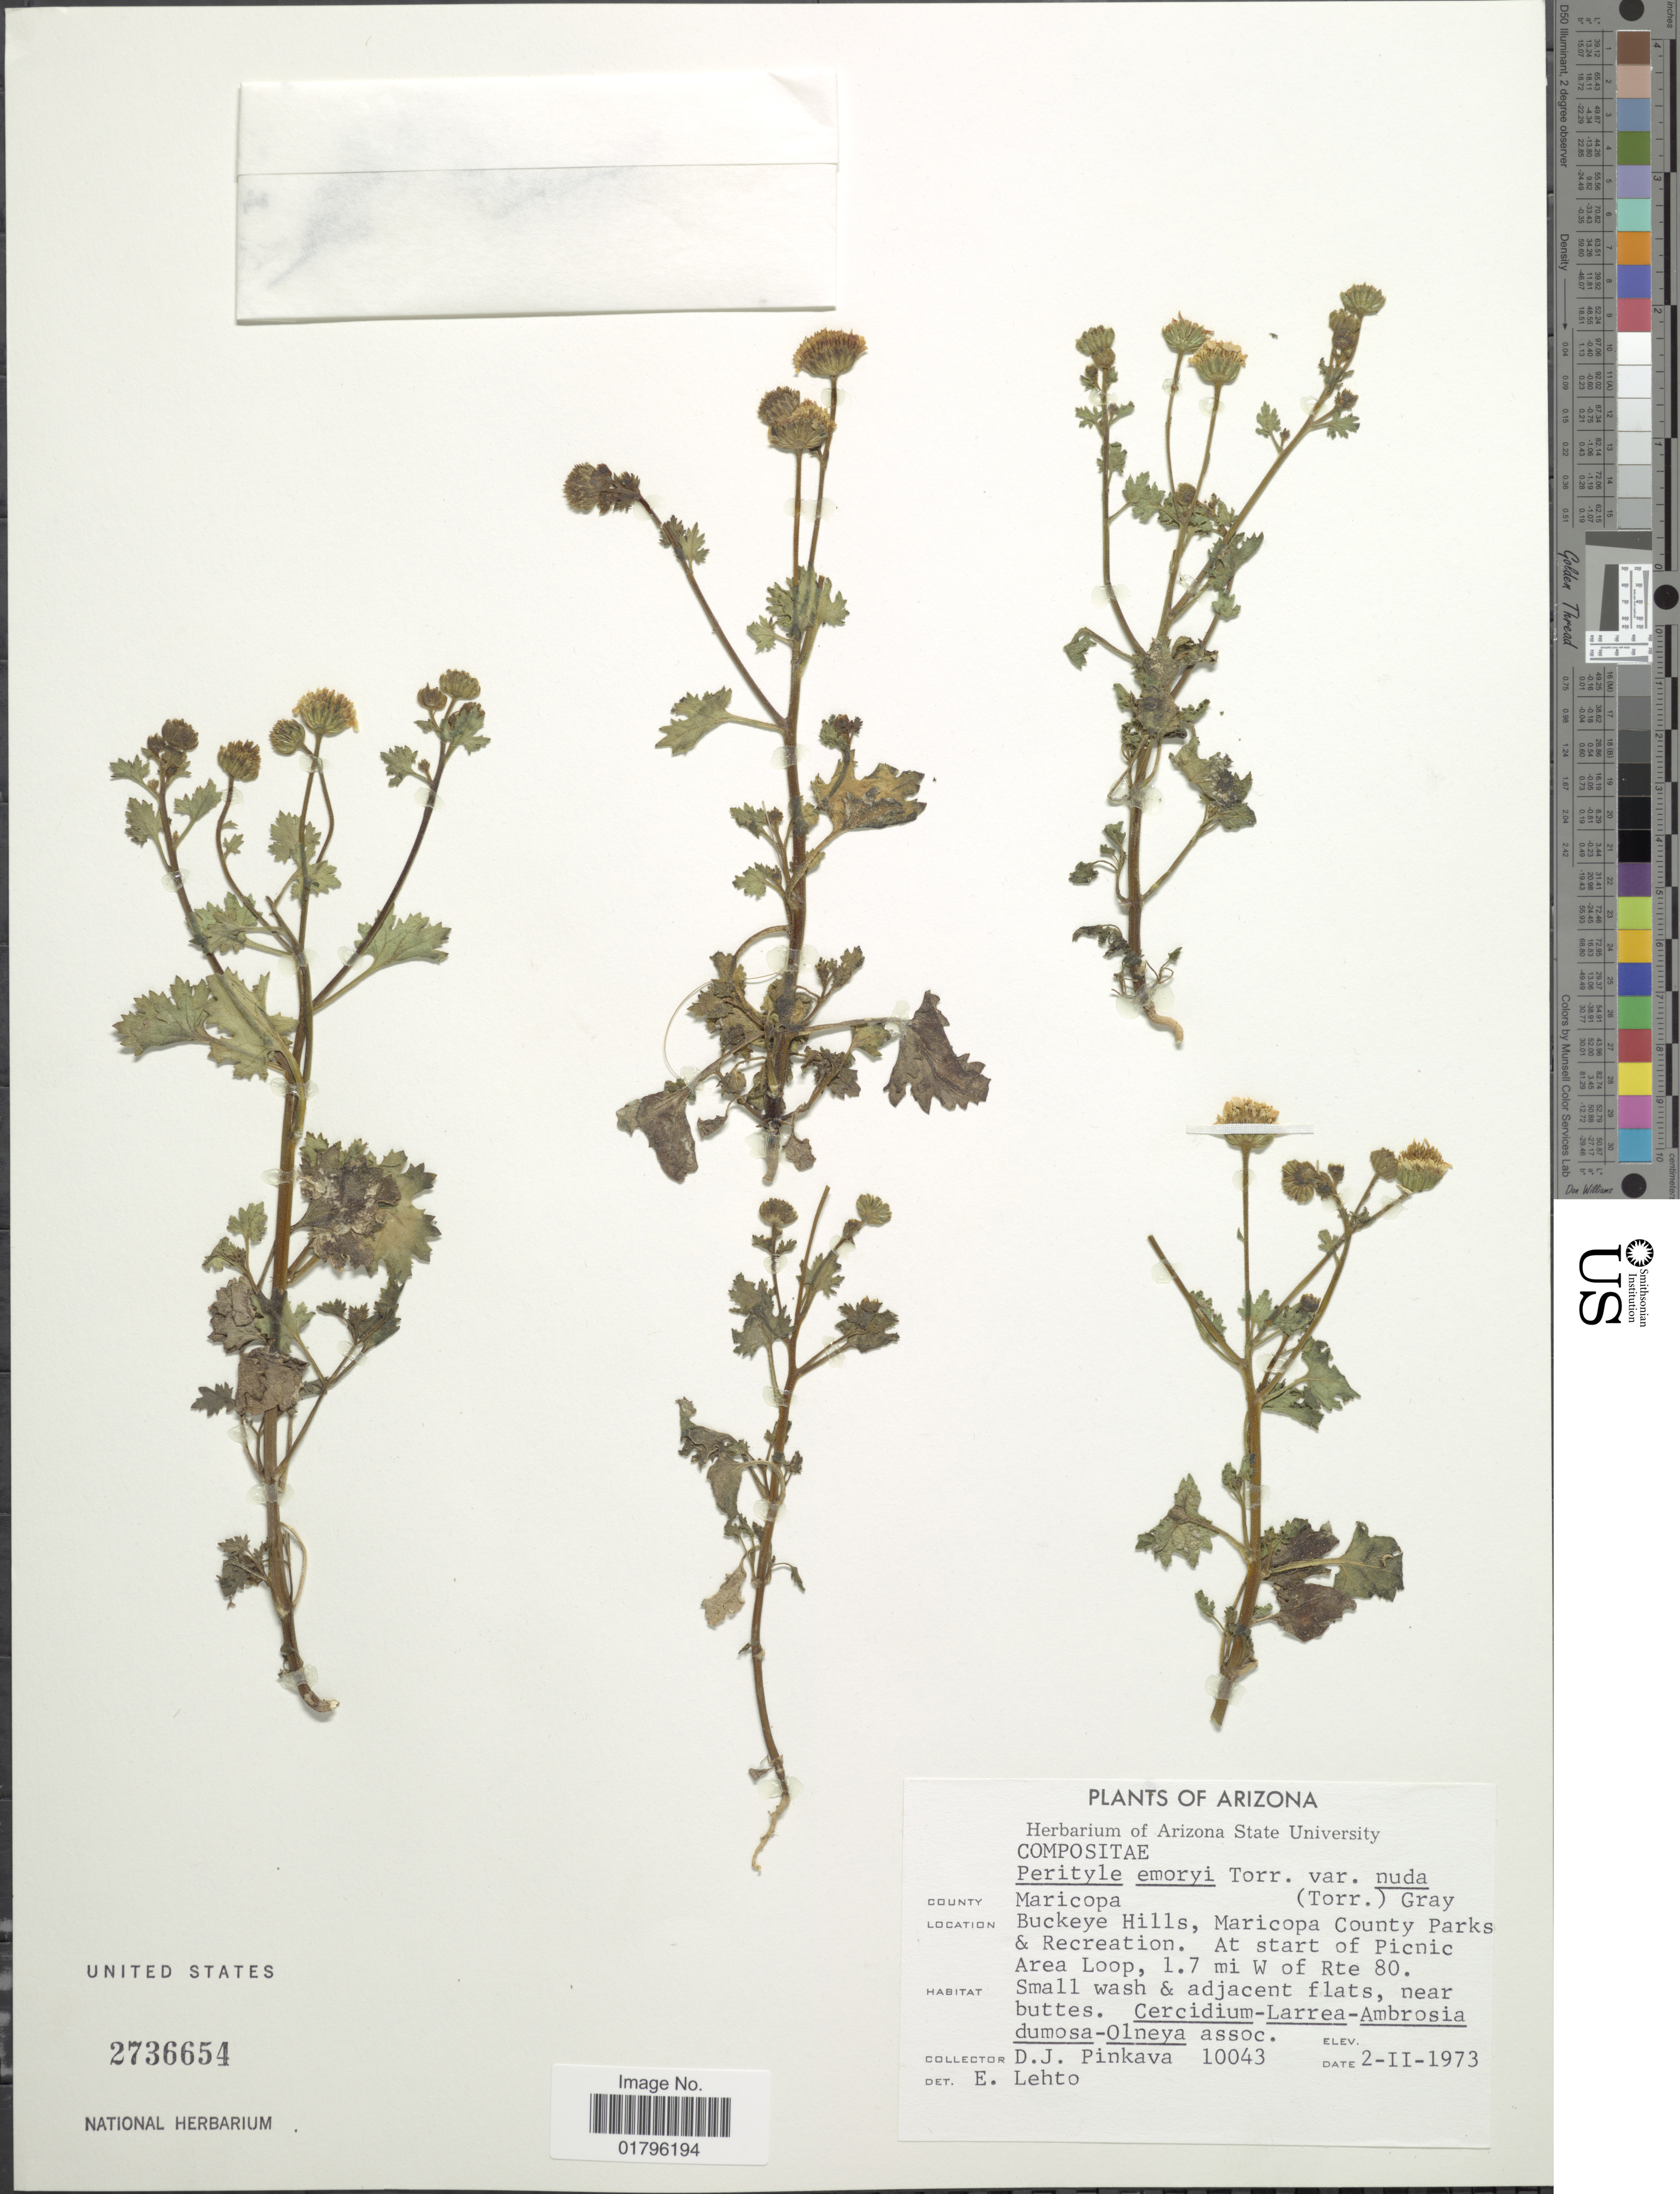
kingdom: Plantae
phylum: Tracheophyta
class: Magnoliopsida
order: Asterales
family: Asteraceae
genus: Perityle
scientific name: Perityle emoryi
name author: Torr.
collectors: D. J. Pinkava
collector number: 10043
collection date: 1973-02-02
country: United States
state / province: Arizona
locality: County Maricopa. Buckeye Hills, Maricopa County Parks & Recreation. At start of Picnic Area Loop, 1.7 mi W of Rte 80.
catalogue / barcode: US 2736654